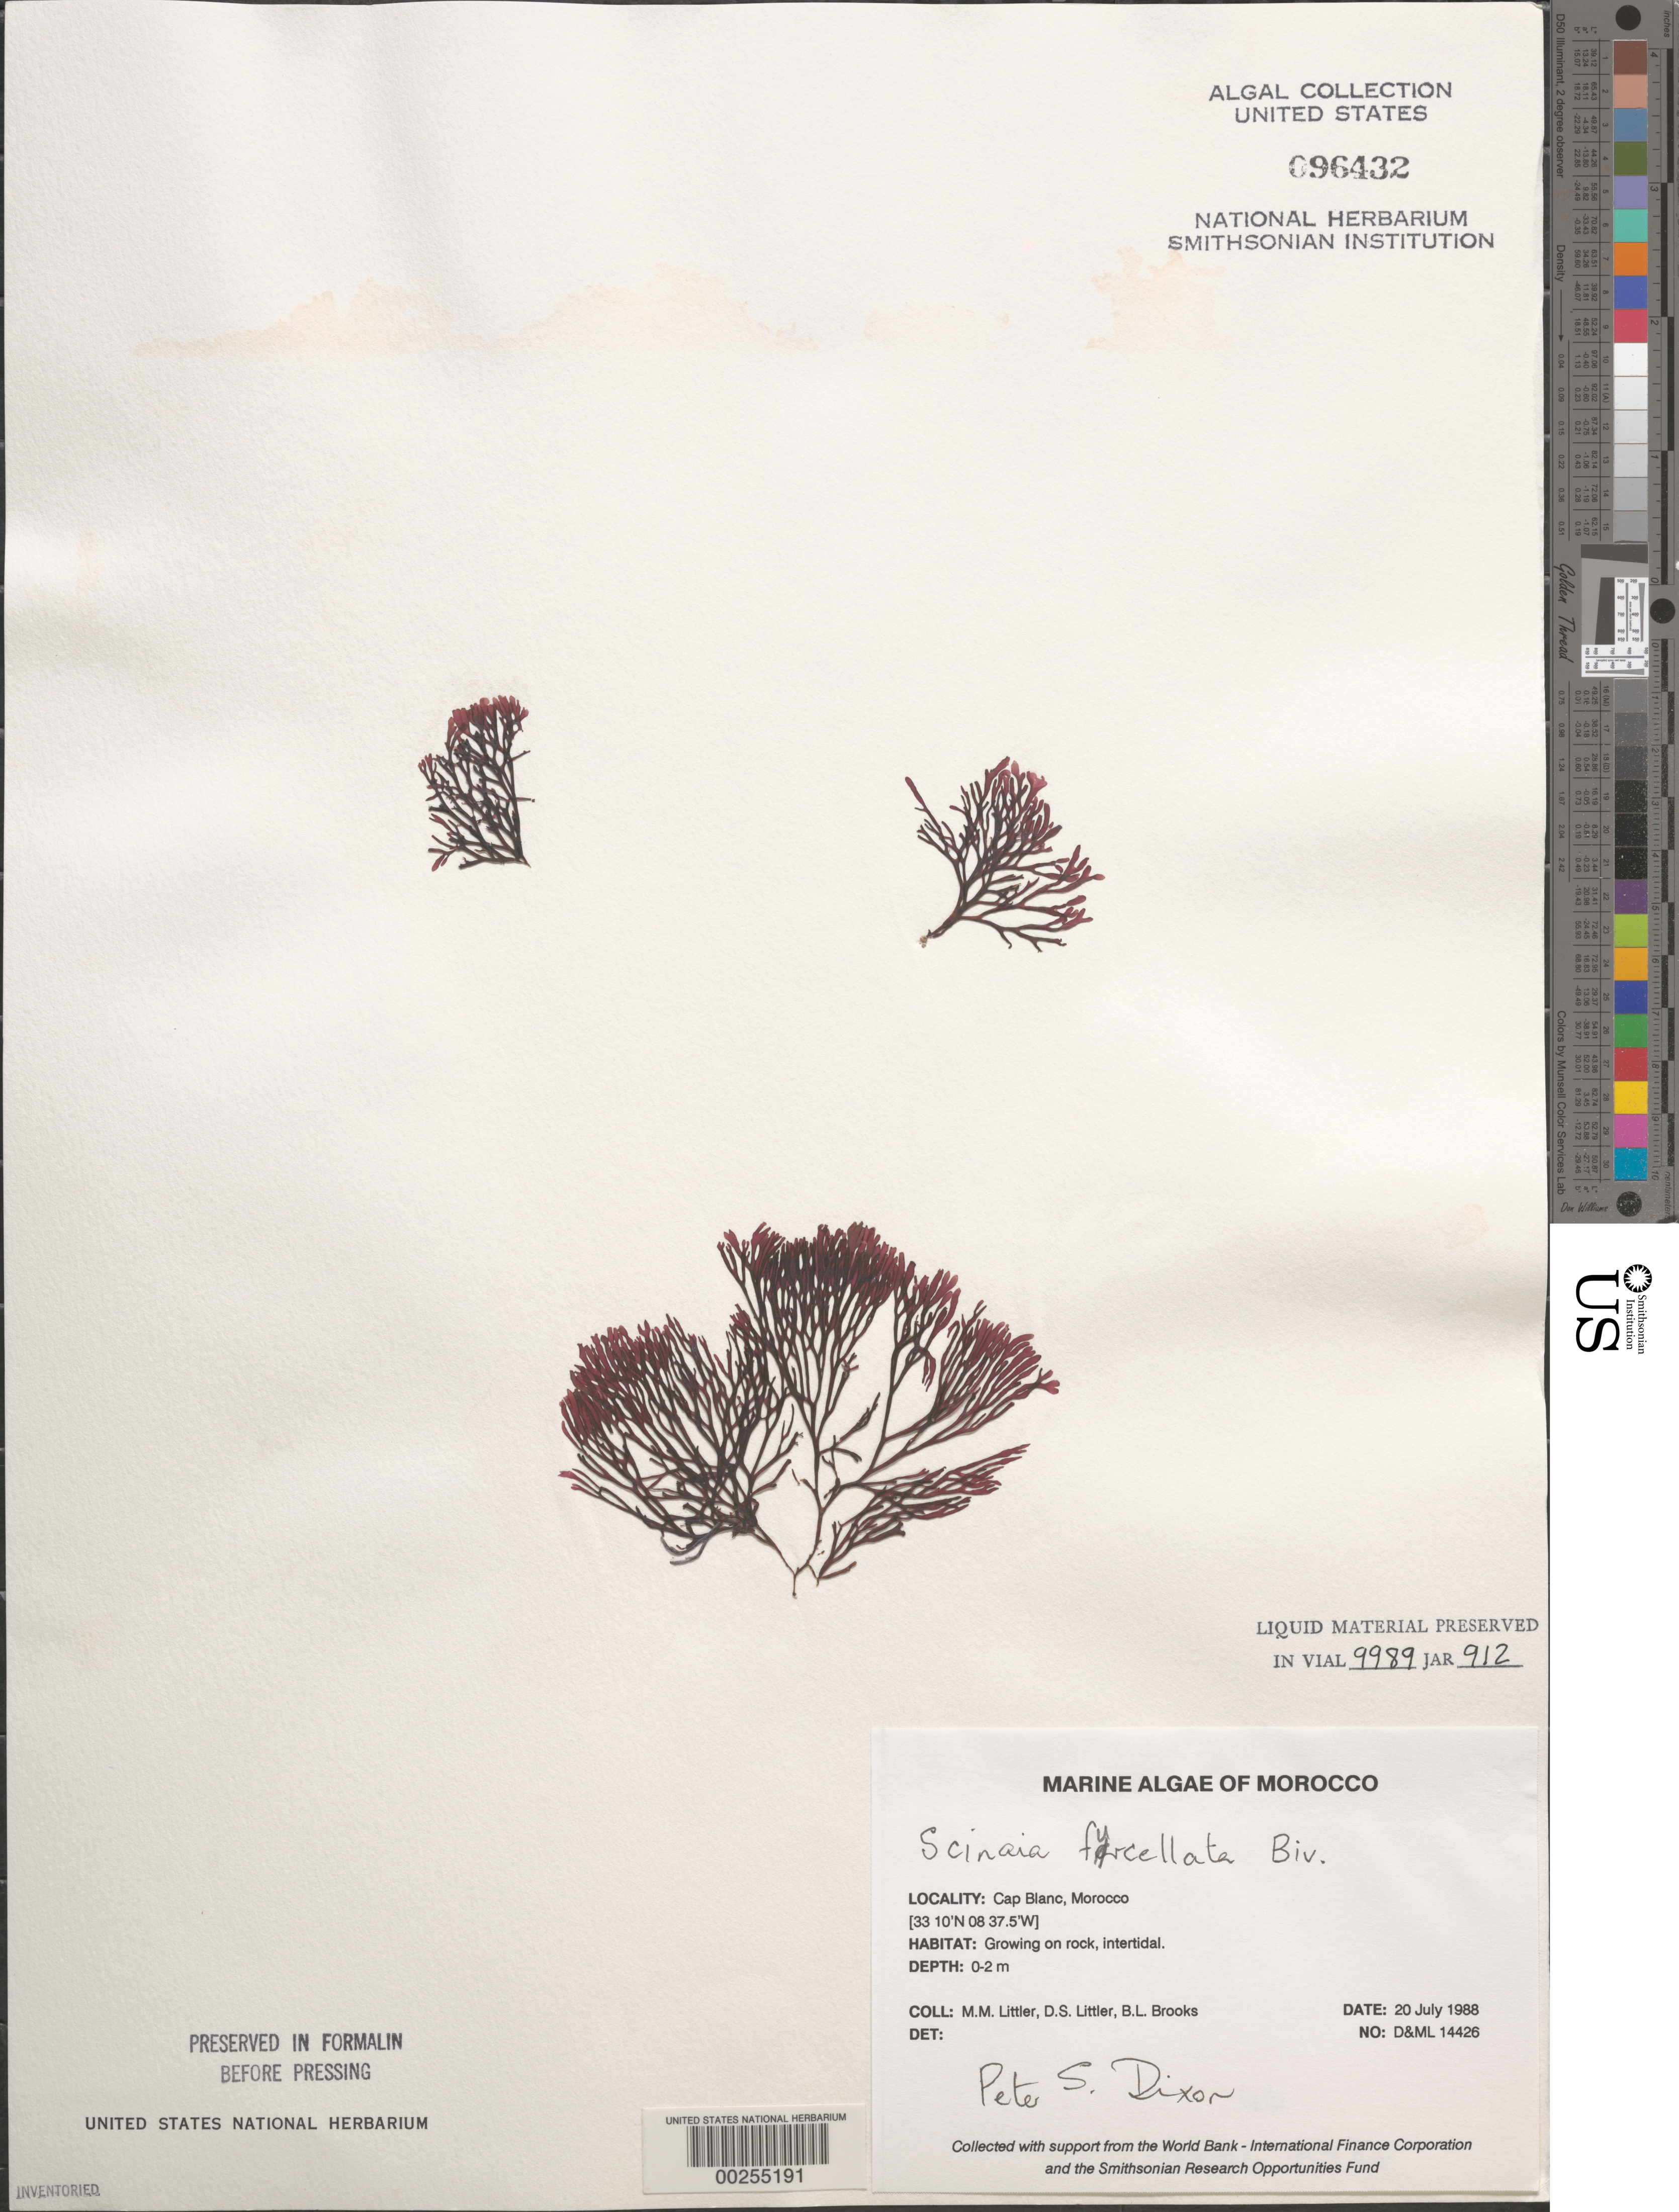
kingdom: Plantae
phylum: Rhodophyta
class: Florideophyceae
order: Nemaliales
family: Scinaiaceae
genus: Scinaia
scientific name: Scinaia furcellata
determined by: Dixon, P. S.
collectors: M. M. Littler, D. S. Littler & B. Brooks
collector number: D&ML 14426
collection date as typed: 20 Jul 1988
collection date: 1988-07-20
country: Morocco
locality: Cap Blanc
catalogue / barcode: US 96432